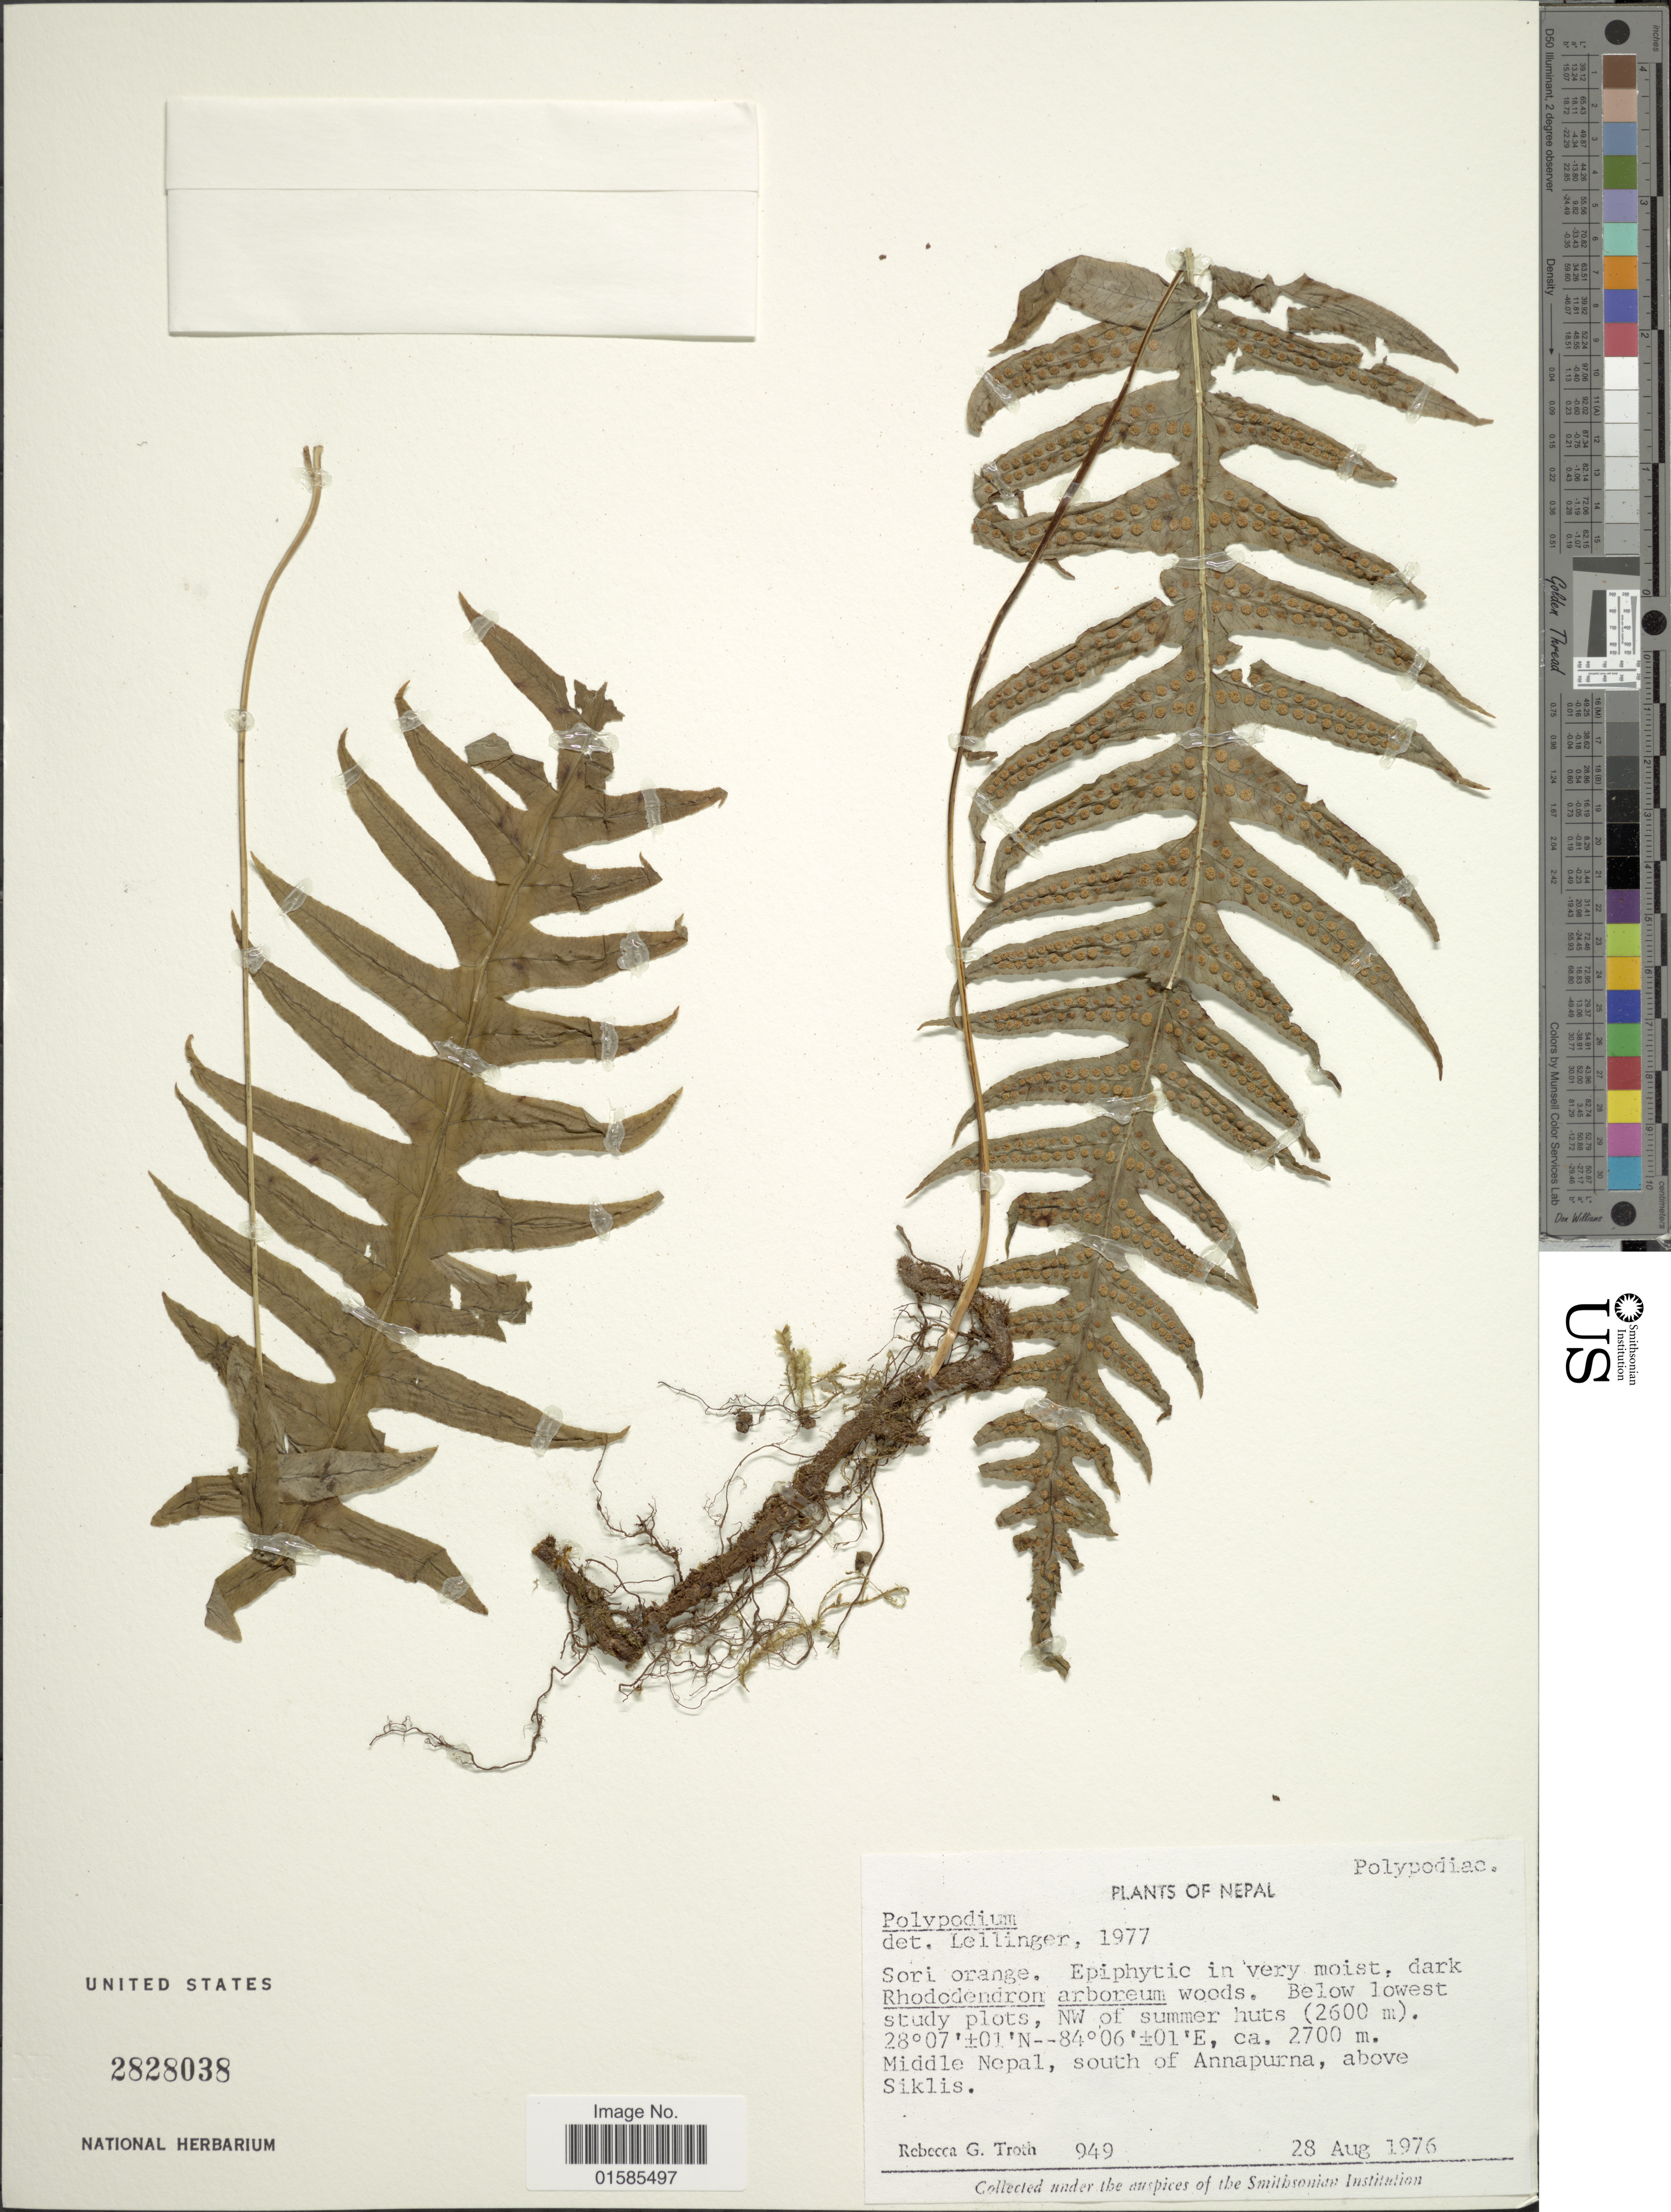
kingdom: Plantae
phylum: Tracheophyta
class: Polypodiopsida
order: Polypodiales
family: Polypodiaceae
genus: Leptochilus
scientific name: Leptochilus sp.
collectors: R. Troth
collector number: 949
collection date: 1976-08-28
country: Nepal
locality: Middle Nepal, south of Annapurna, above Siklis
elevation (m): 2600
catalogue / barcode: US 2828038